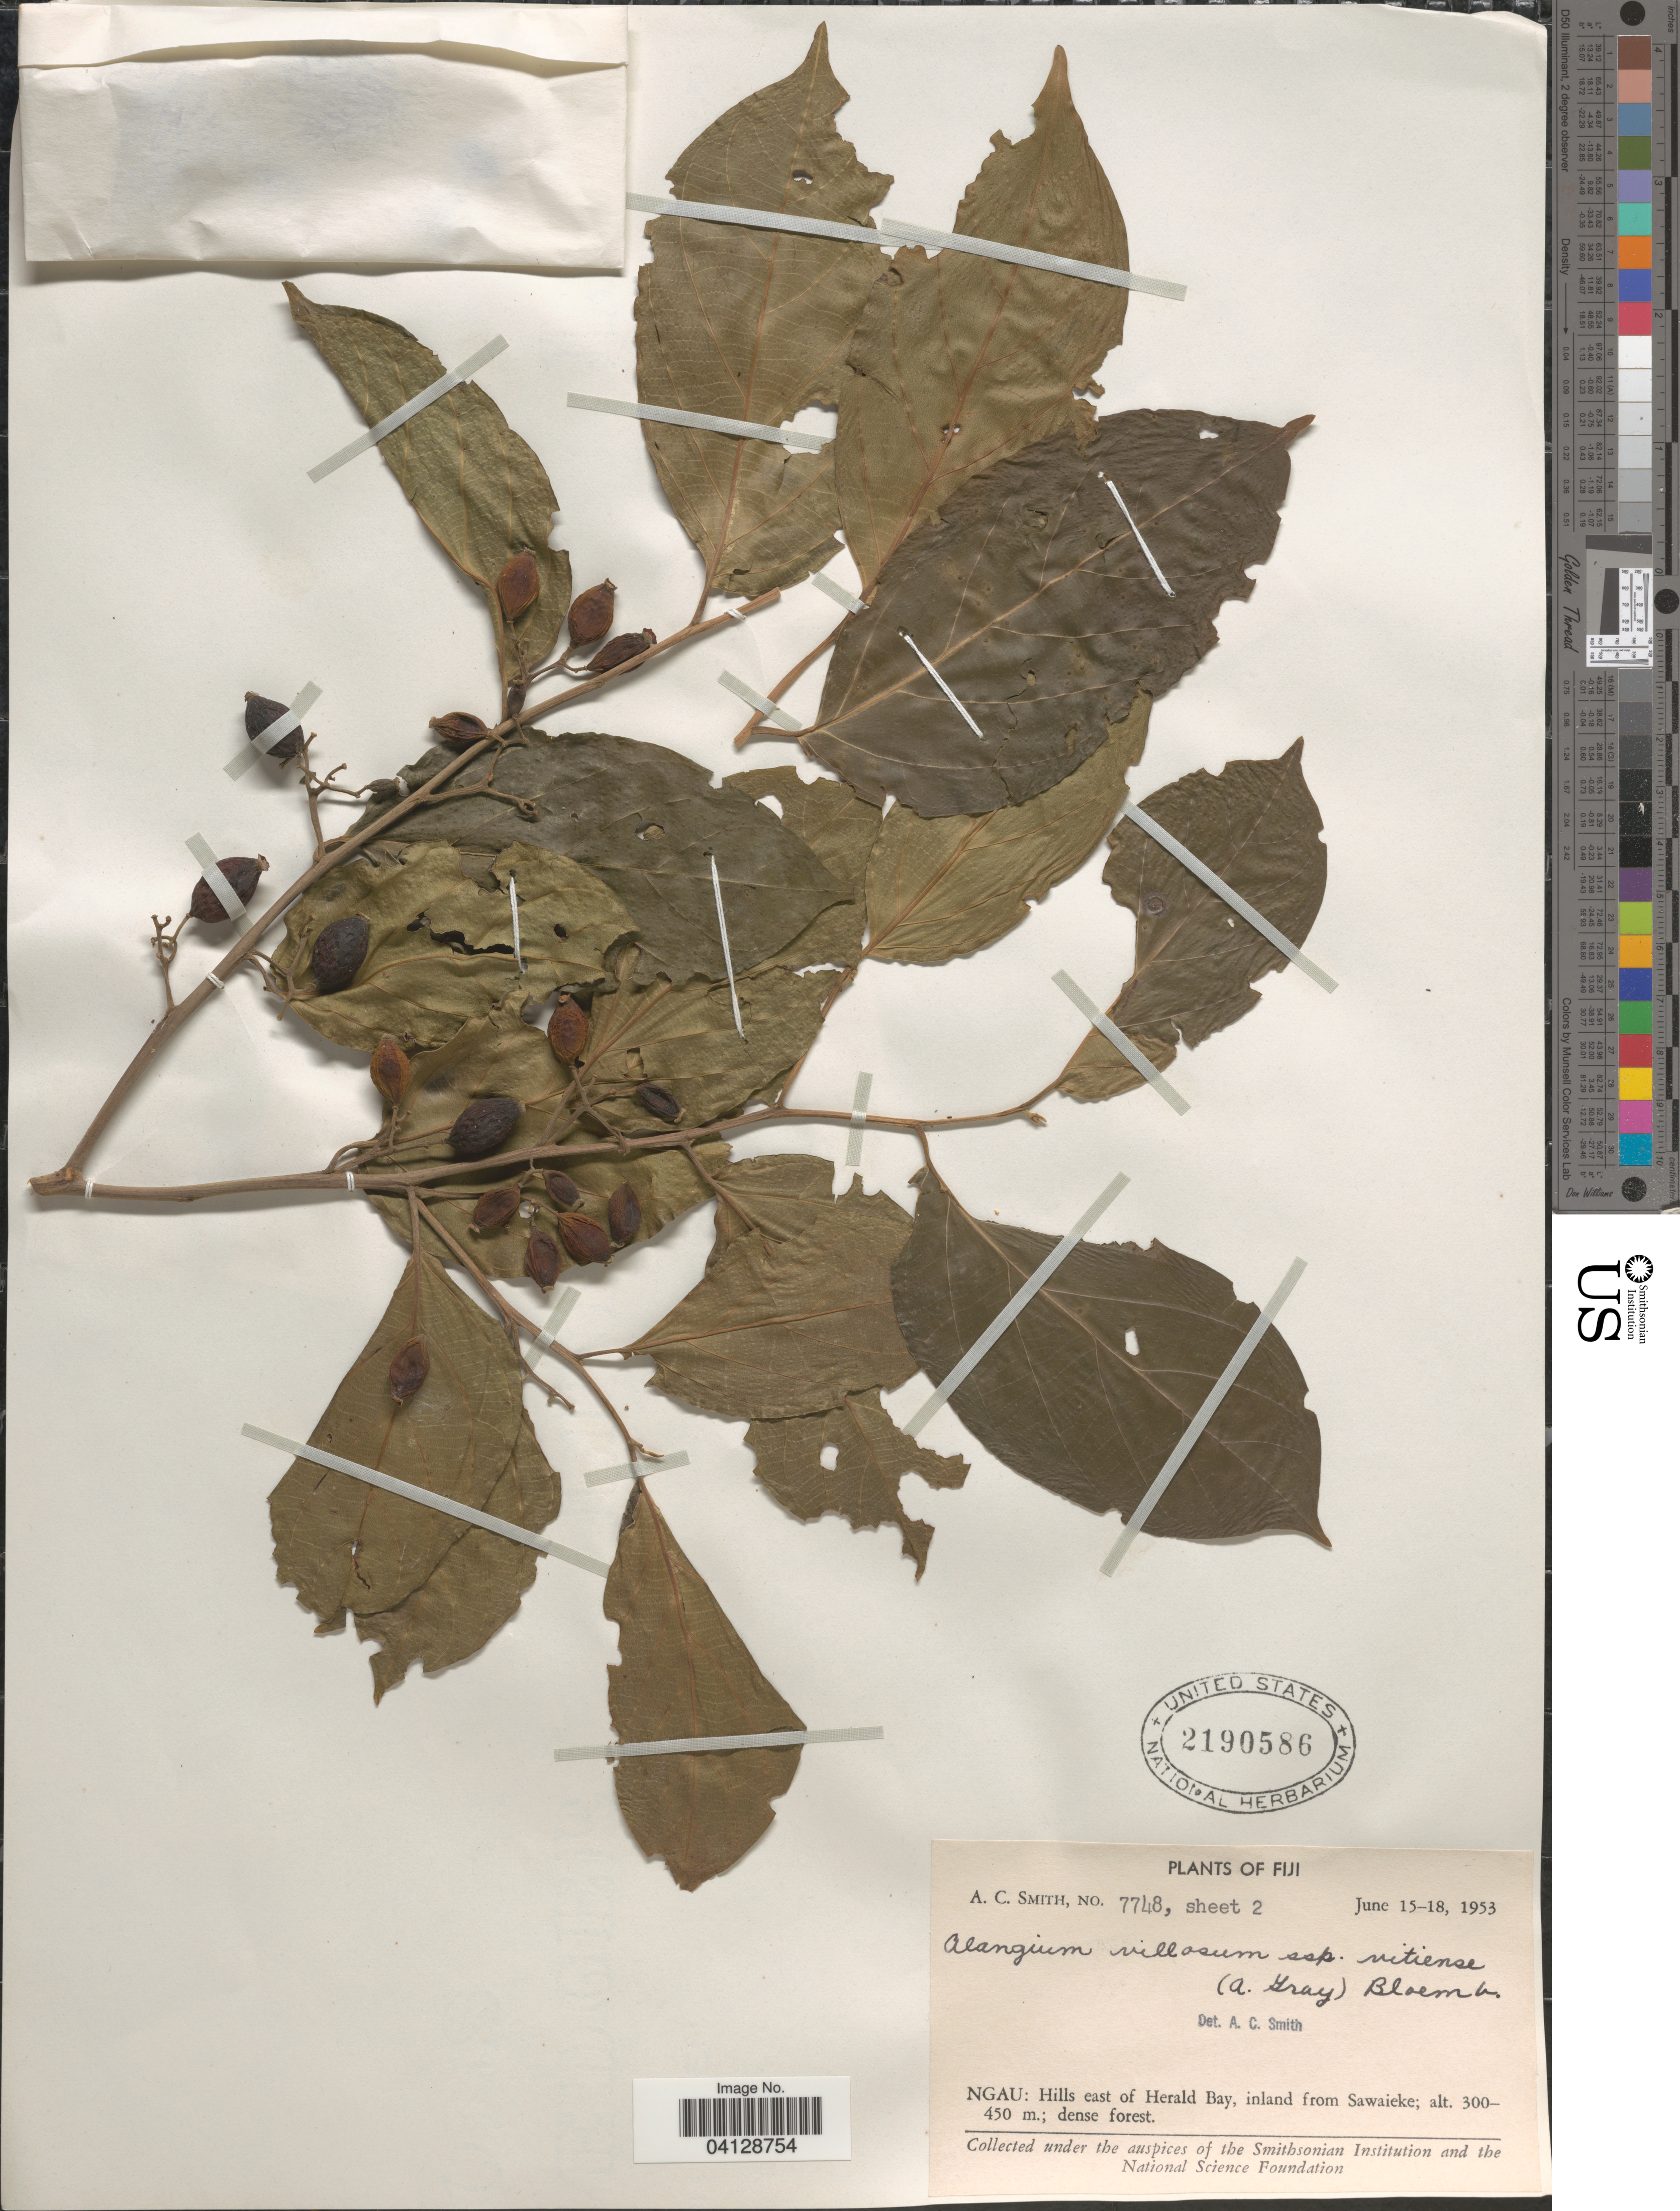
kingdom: Plantae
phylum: Tracheophyta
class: Magnoliopsida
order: Cornales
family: Cornaceae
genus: Alangium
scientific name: Alangium villosum subsp. vitiense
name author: (A. Gray) Bloemb.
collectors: A. C. Smith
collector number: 7748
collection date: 1953-06-15/1953-06-18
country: Fiji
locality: Ngau: Hills east of Herald Bay, inland from Sawaieke.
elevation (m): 300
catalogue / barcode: US 2190586